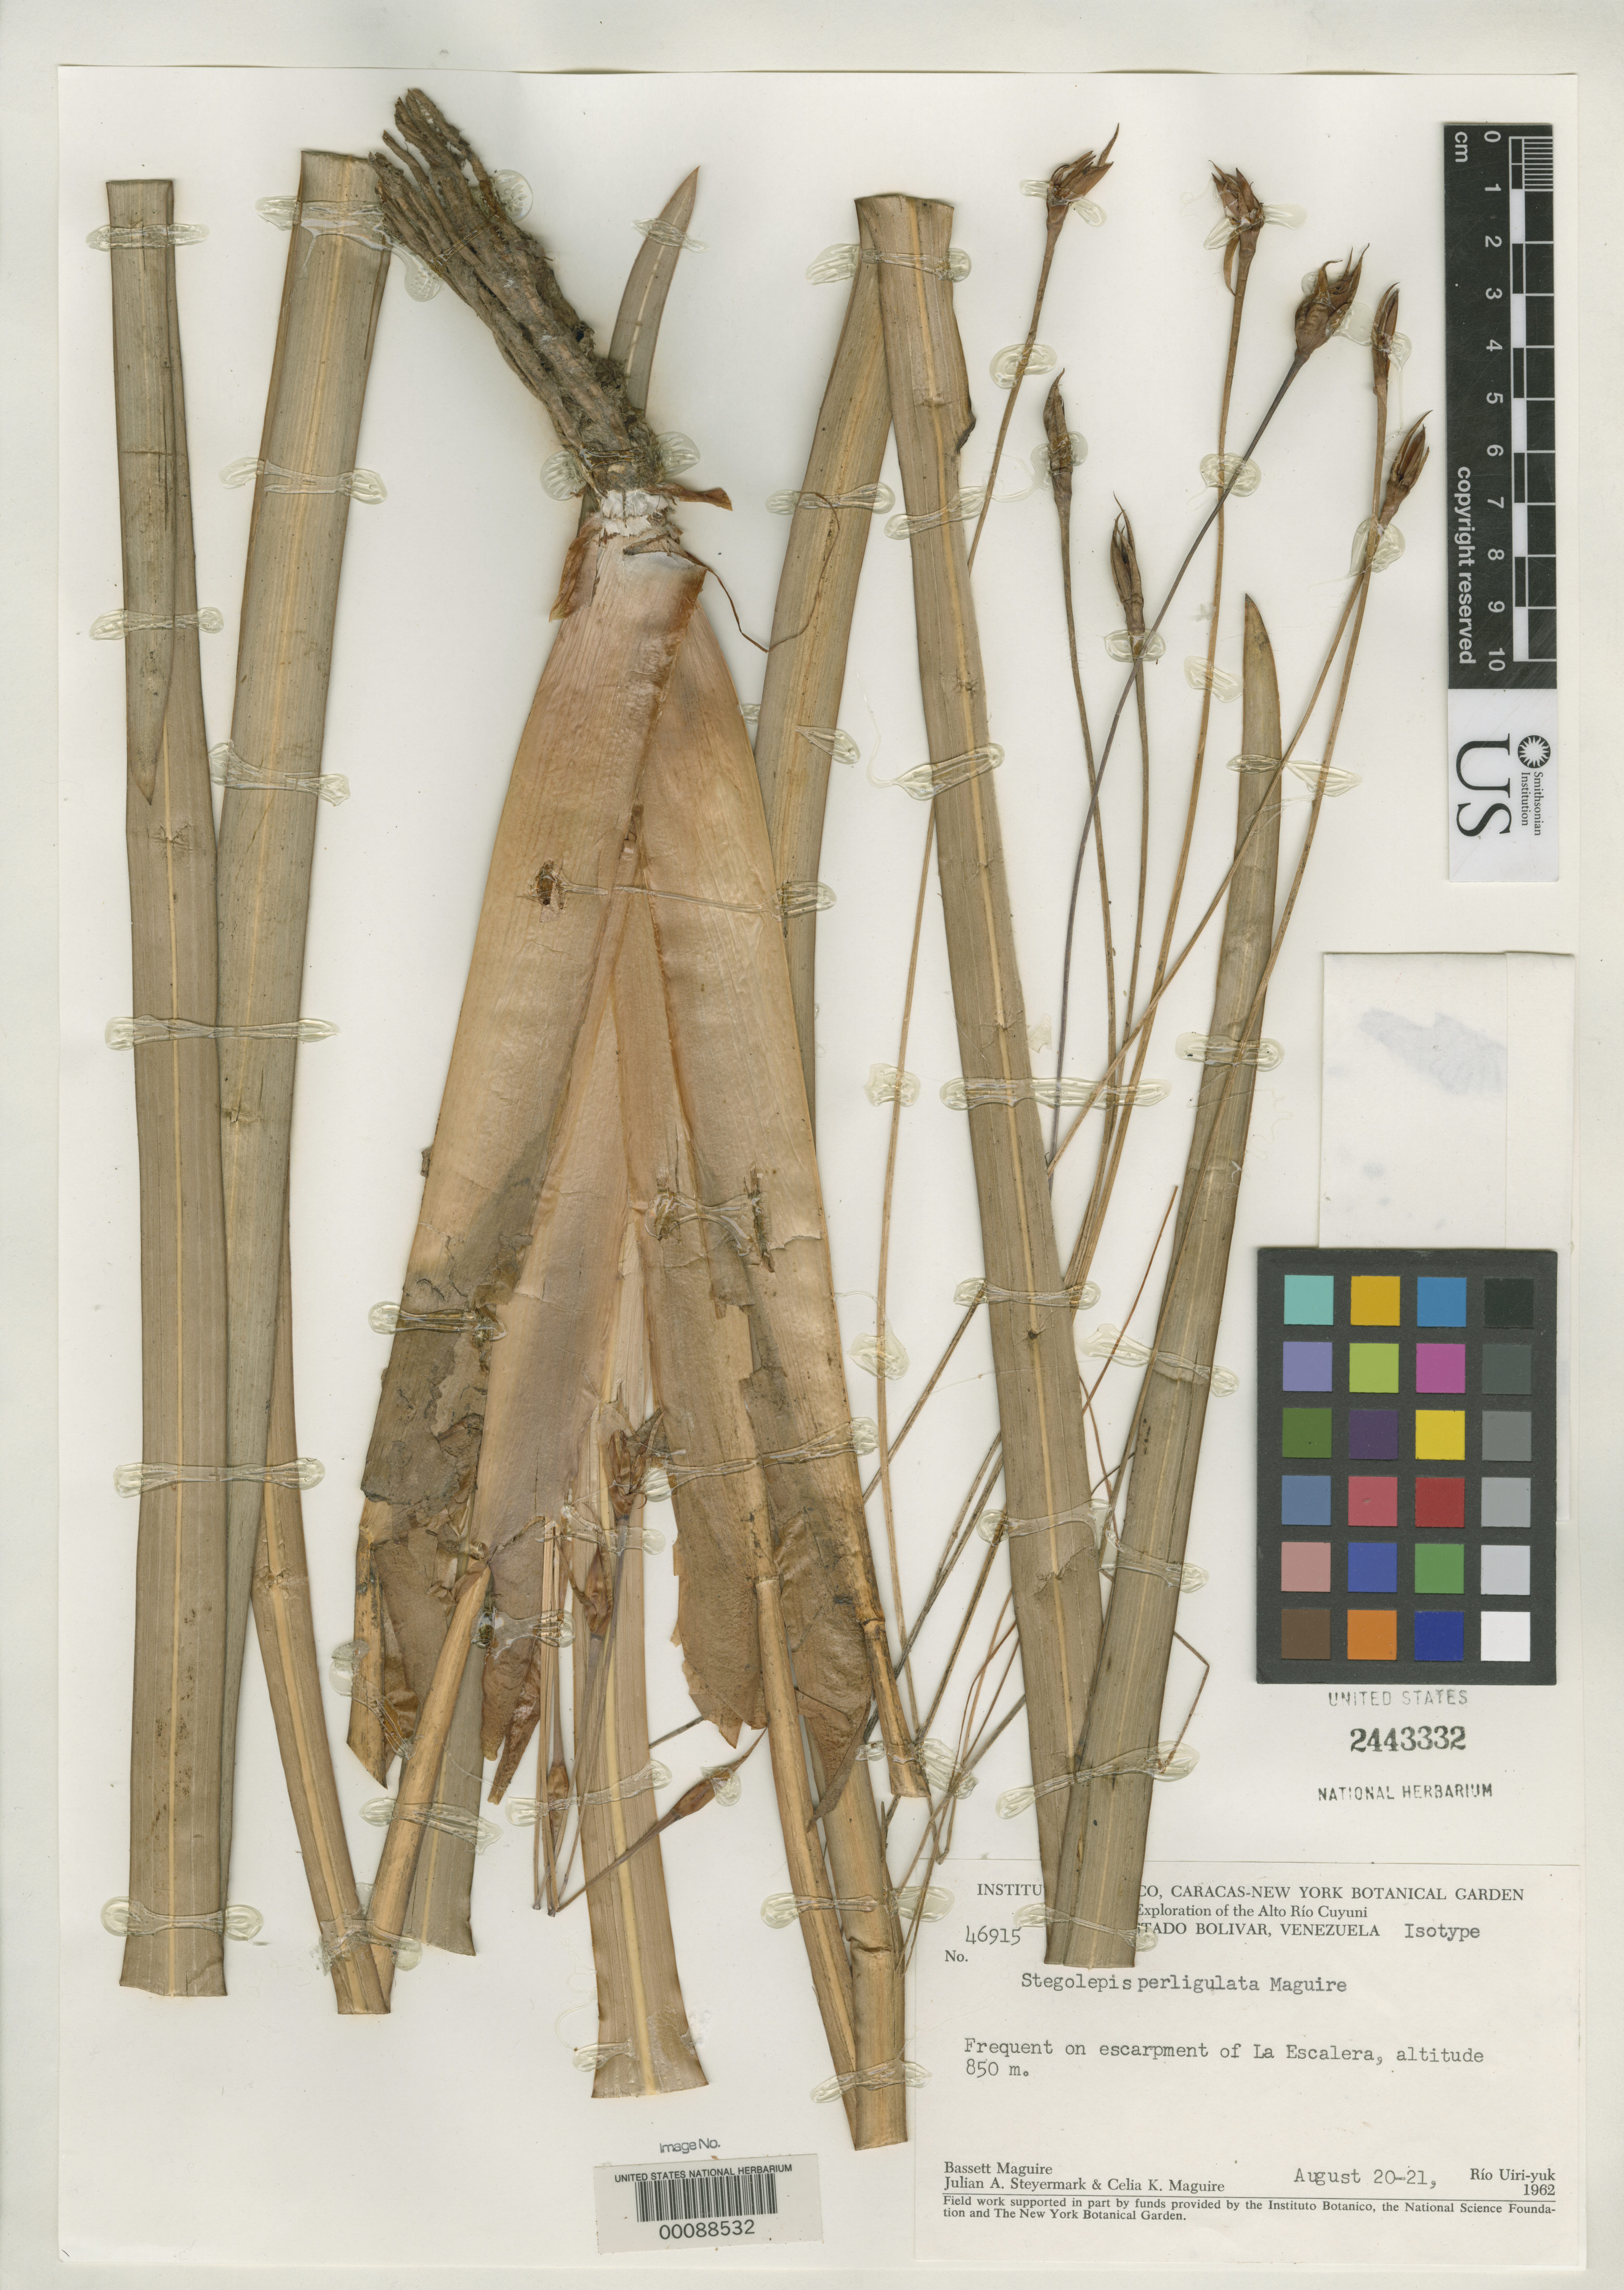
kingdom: Plantae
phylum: Tracheophyta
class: Liliopsida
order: Poales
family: Rapateaceae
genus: Stegolepis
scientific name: Stegolepis perligulata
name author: Maguire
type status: Isotype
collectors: B. Maguire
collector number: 46915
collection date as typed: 20 Aug 1962 to 21 Aug 1962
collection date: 1962-08-20/1962-08-21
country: Venezuela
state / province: Bolivar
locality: La Escalera.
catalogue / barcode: US 2443332